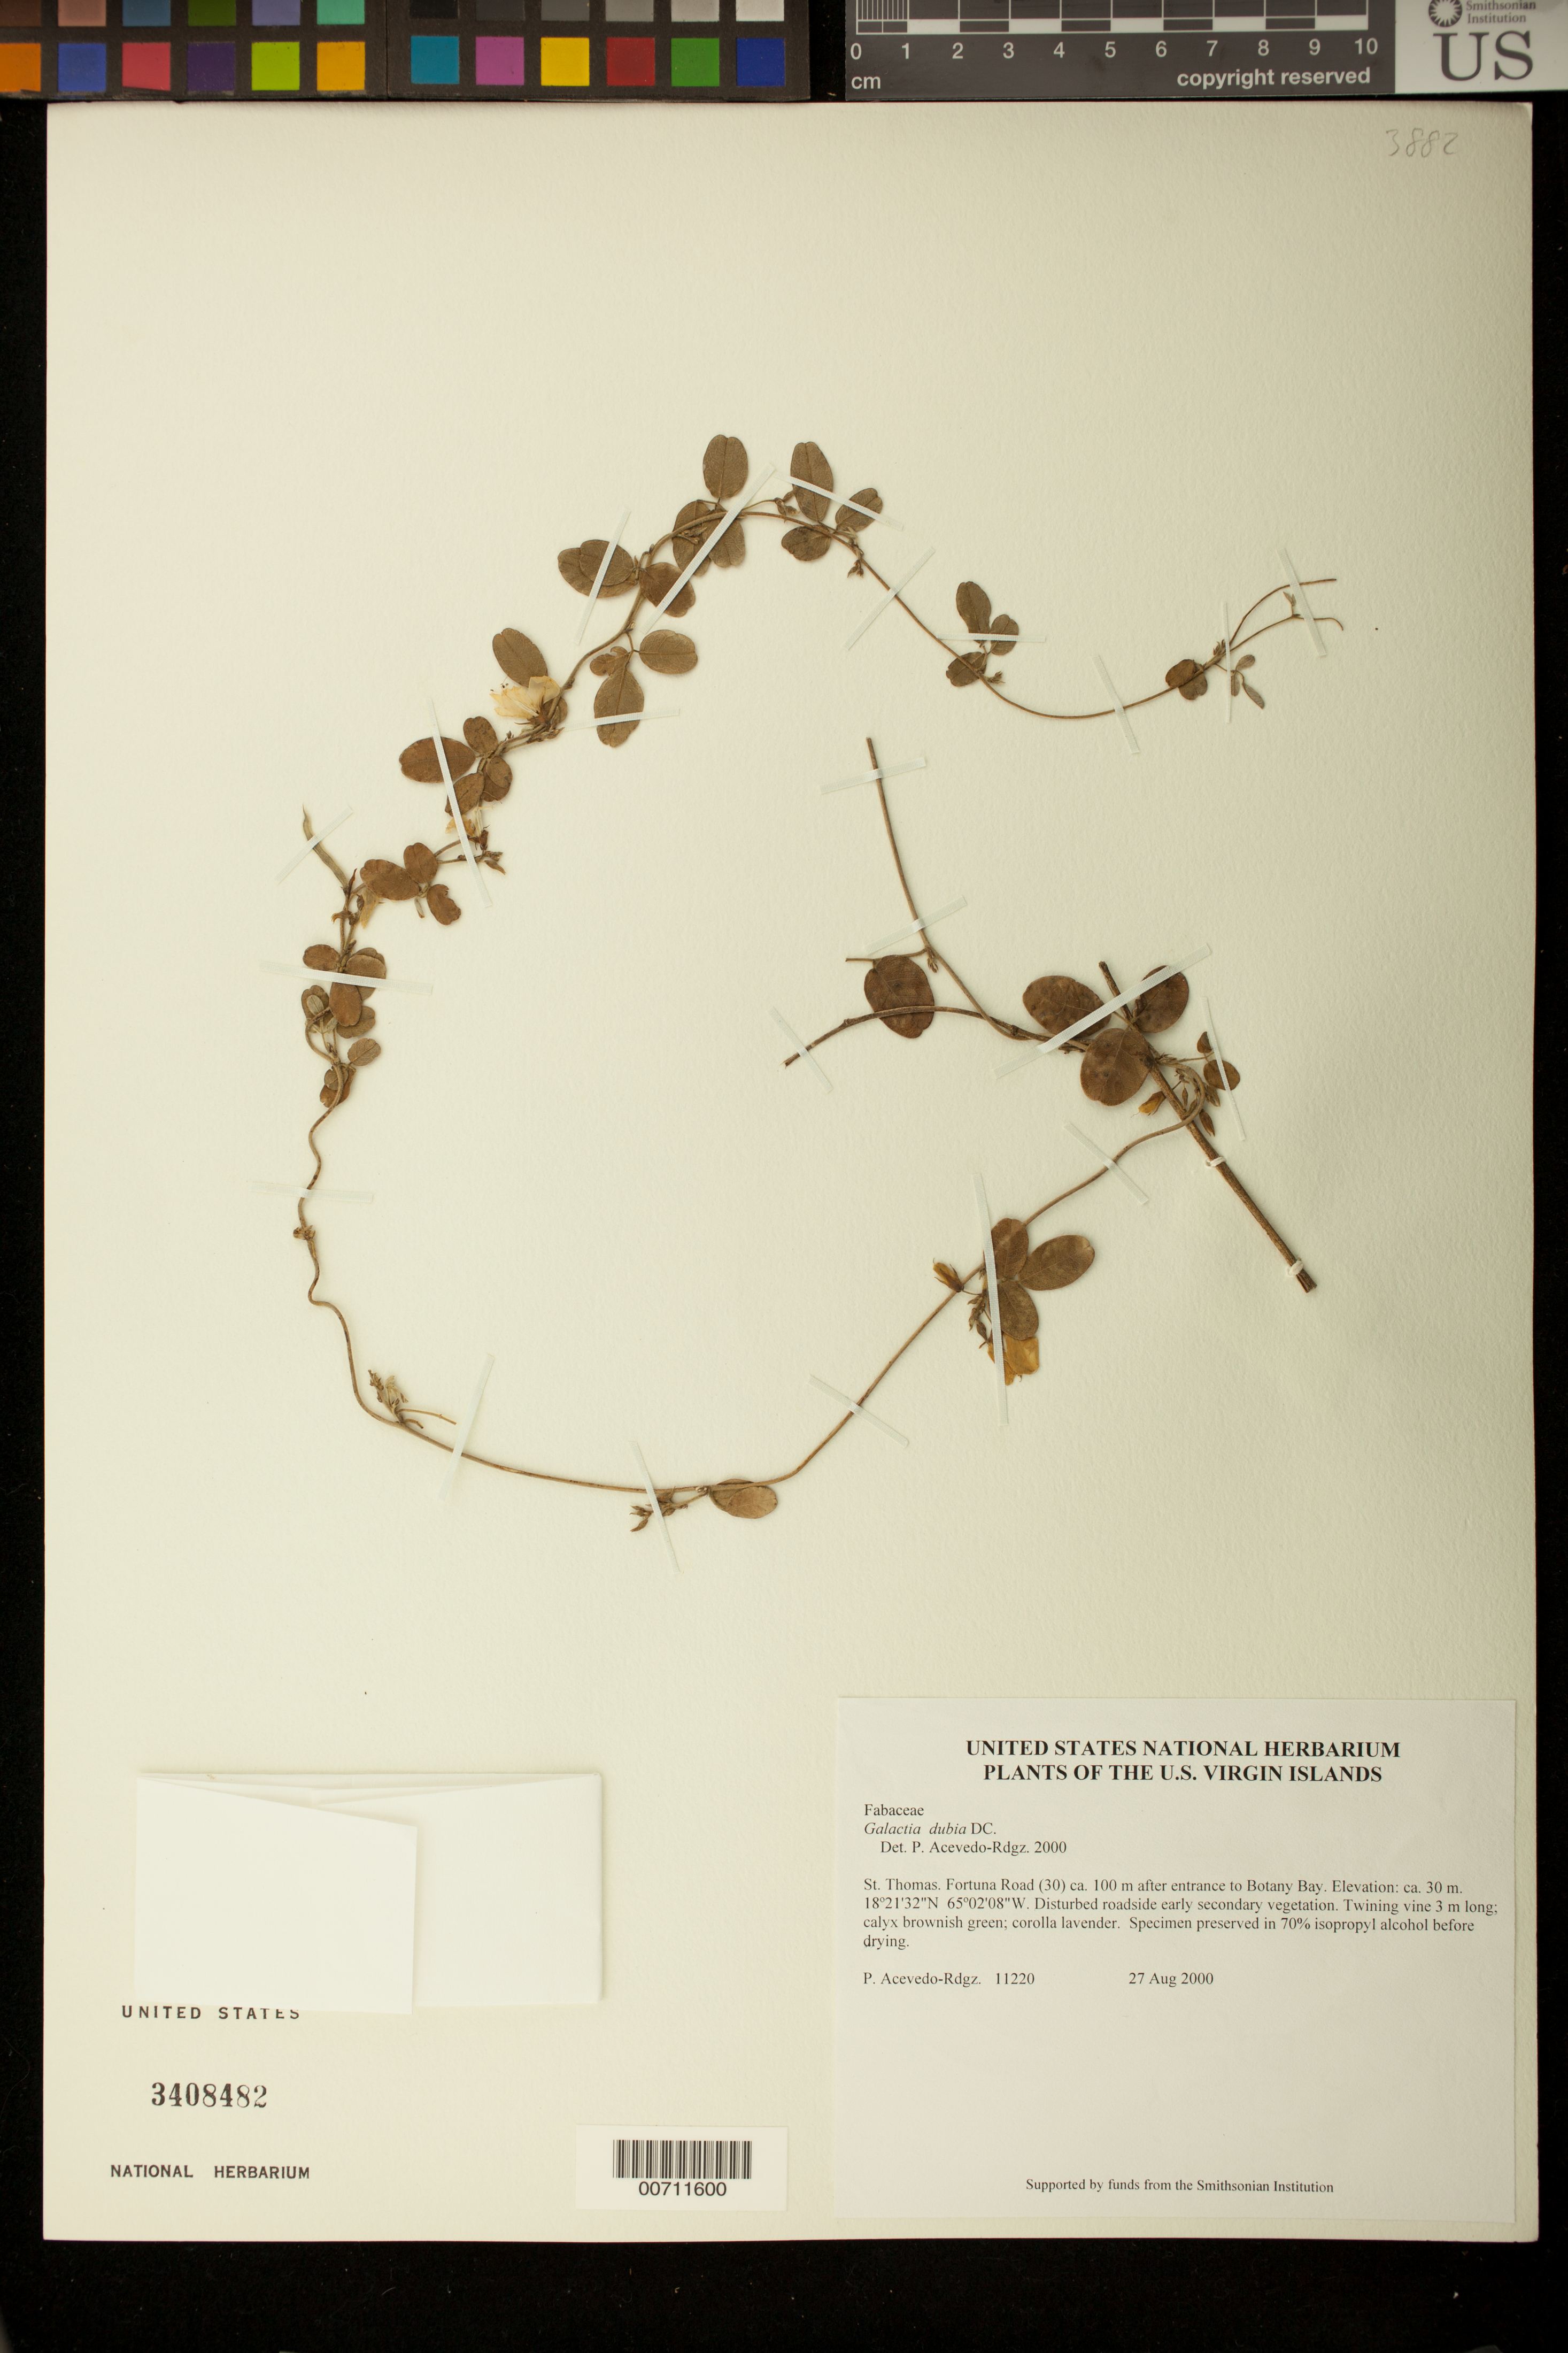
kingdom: Plantae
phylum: Tracheophyta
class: Magnoliopsida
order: Fabales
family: Fabaceae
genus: Galactia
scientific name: Galactia dubia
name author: DC.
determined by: Acevedo-Rodríguez, P., (BOT), Smithsonian Institution - National Museum of Natural History (UNITED STATES)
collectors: P. Acevedo-Rodr.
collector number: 11220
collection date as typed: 27 Aug 2000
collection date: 2000-08-27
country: U.S. Virgin Islands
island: St. Thomas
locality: Fortuna Road (30) ca. 100 m after entrance to Botany Bay.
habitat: Disturbed roadside early secondary vegetation.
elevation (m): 30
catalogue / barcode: US 3408482